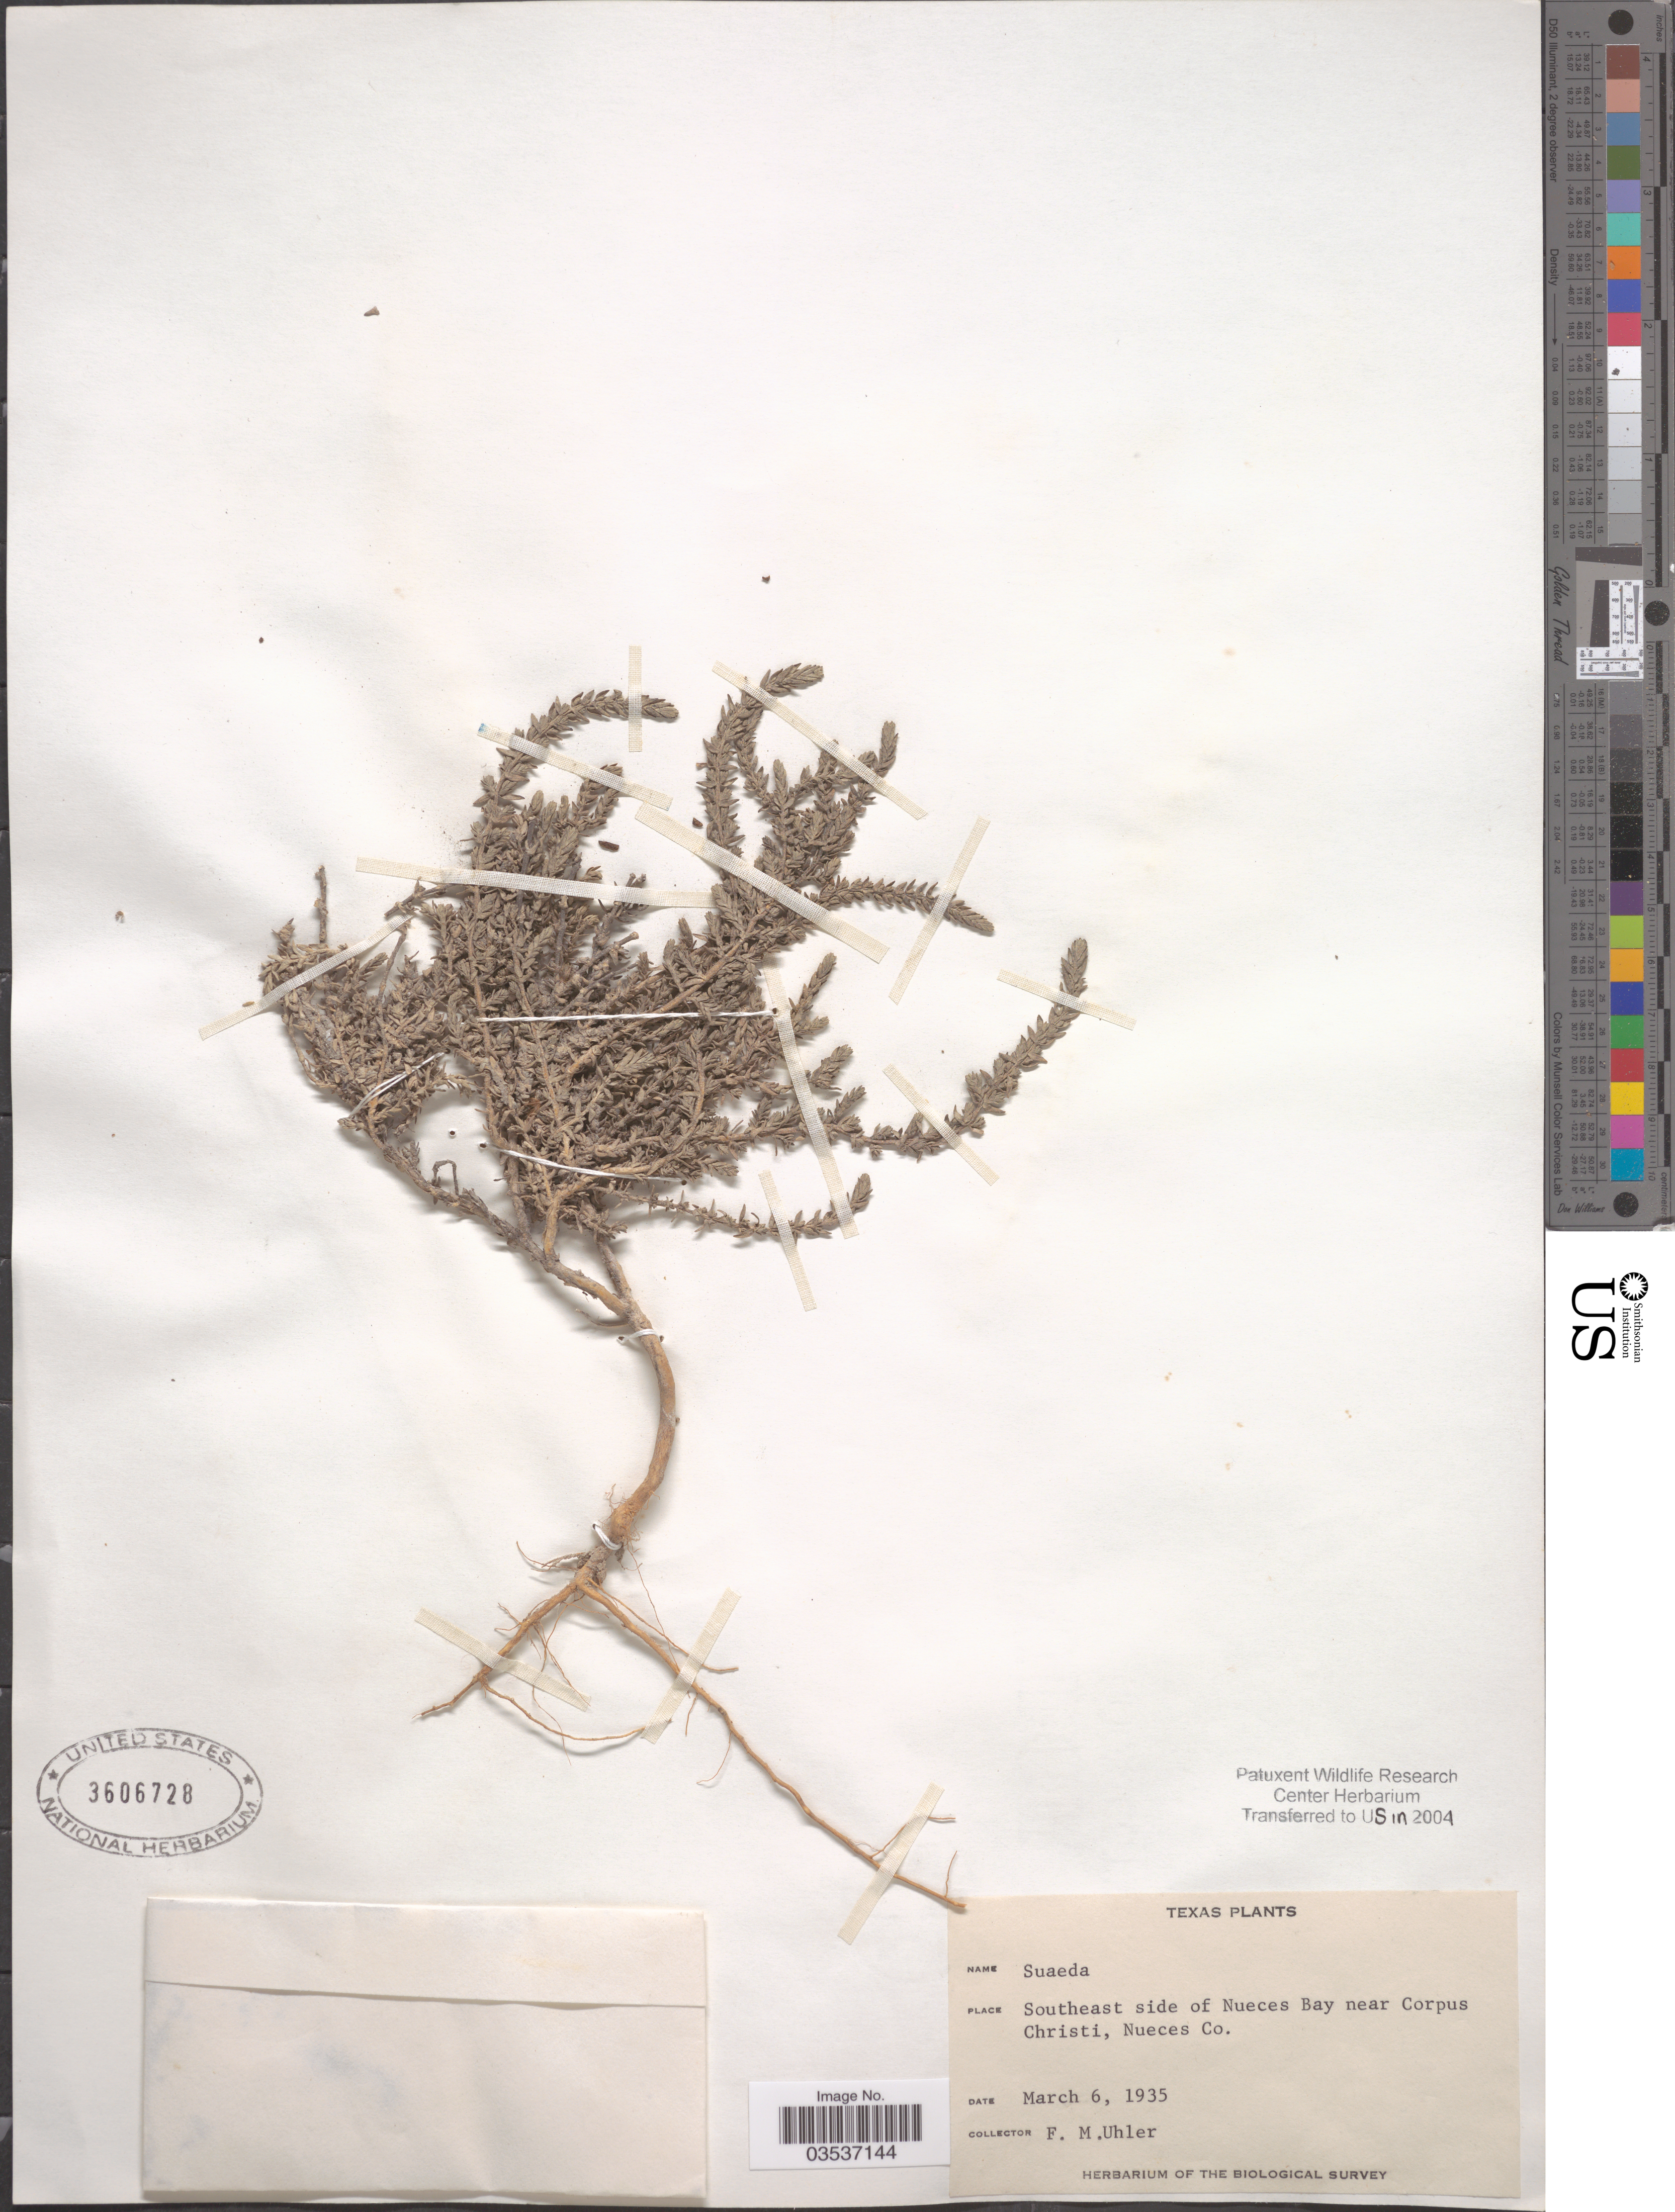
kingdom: Plantae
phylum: Tracheophyta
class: Magnoliopsida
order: Caryophyllales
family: Amaranthaceae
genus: Suaeda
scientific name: Suaeda sp.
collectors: F. M. Uhler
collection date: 1935-03-06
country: United States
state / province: Texas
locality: Southeast side of Nueces Bay near Corpus Christi, Nueces Co.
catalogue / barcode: US 3606728